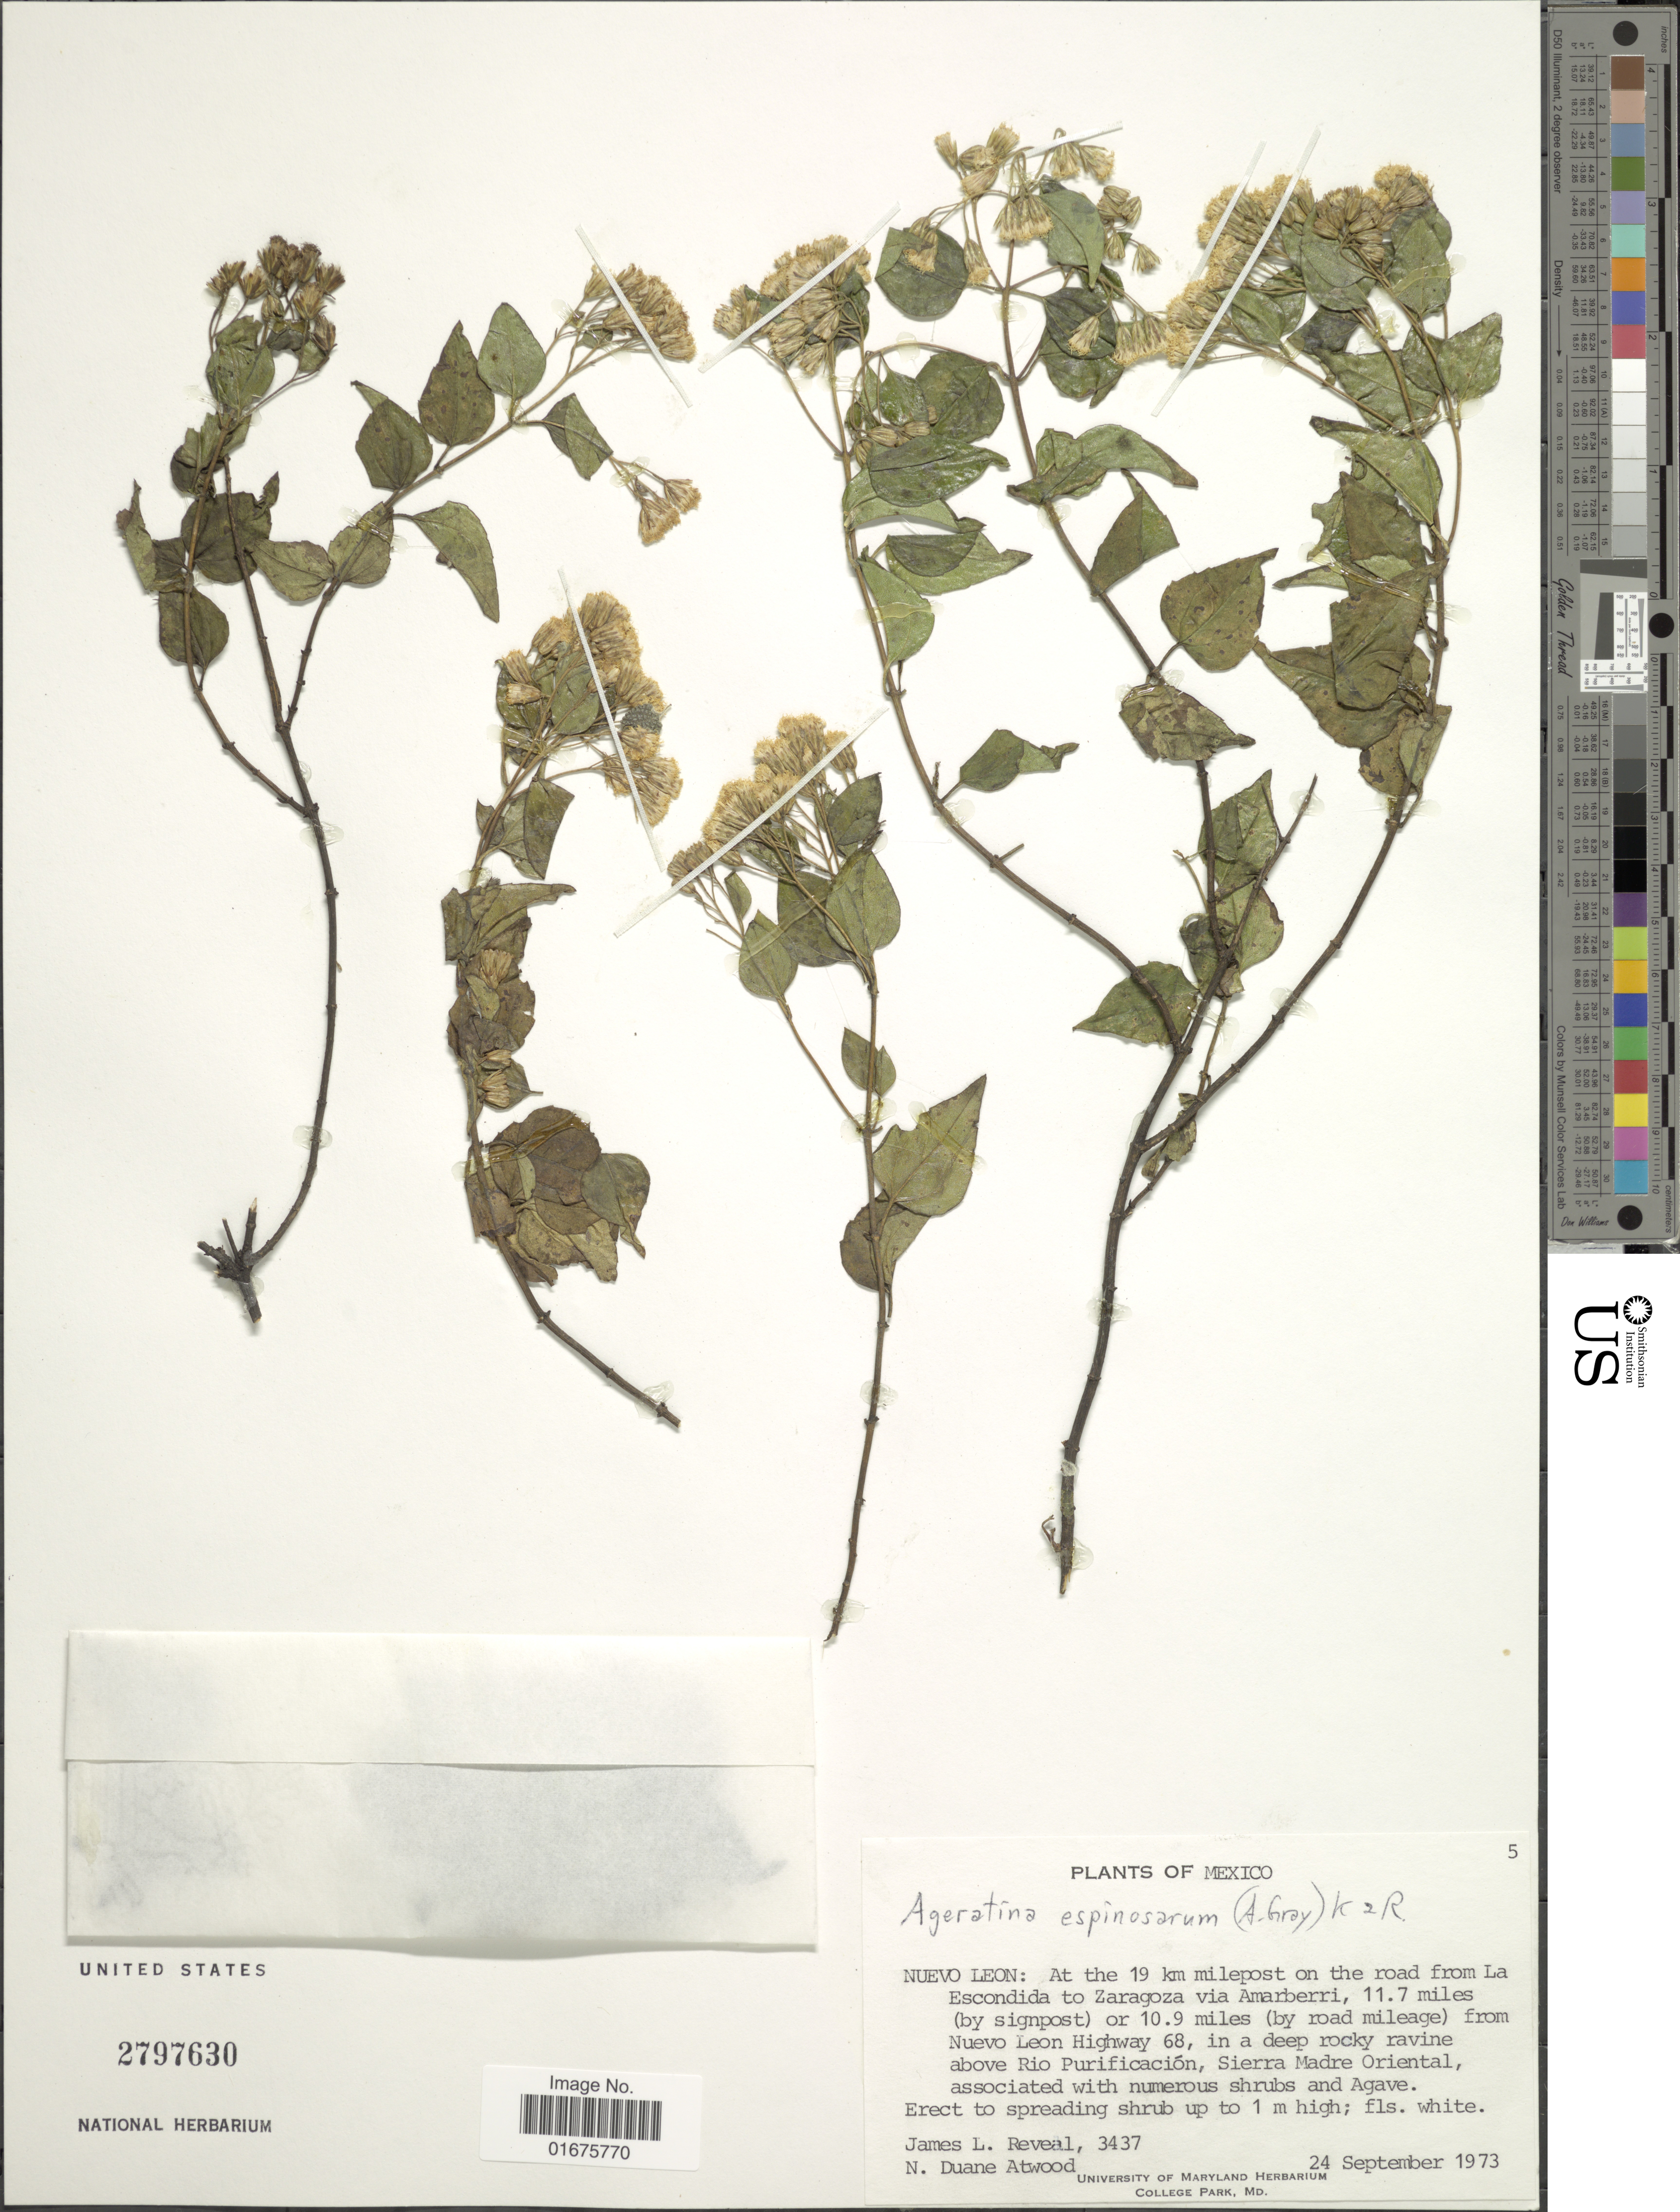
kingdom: Plantae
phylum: Tracheophyta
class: Magnoliopsida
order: Asterales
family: Asteraceae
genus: Ageratina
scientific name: Ageratina espinosarum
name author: (A. Gray) R.M. King & H. Rob.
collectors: J. L. Reveal & N. Atwood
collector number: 3437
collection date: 1973-09-24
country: Mexico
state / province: Nuevo León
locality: At the 19 km milepost on the road from La Escondida to Zaragoza via Amarberri, 11.7 miles (by signpost) or 10.9 miles (by road mileage) from Nuevo Leon Highway 68, in a deep rocky ravine above Rio Purificacion, Sierra Madre Oriental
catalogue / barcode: US 2797630